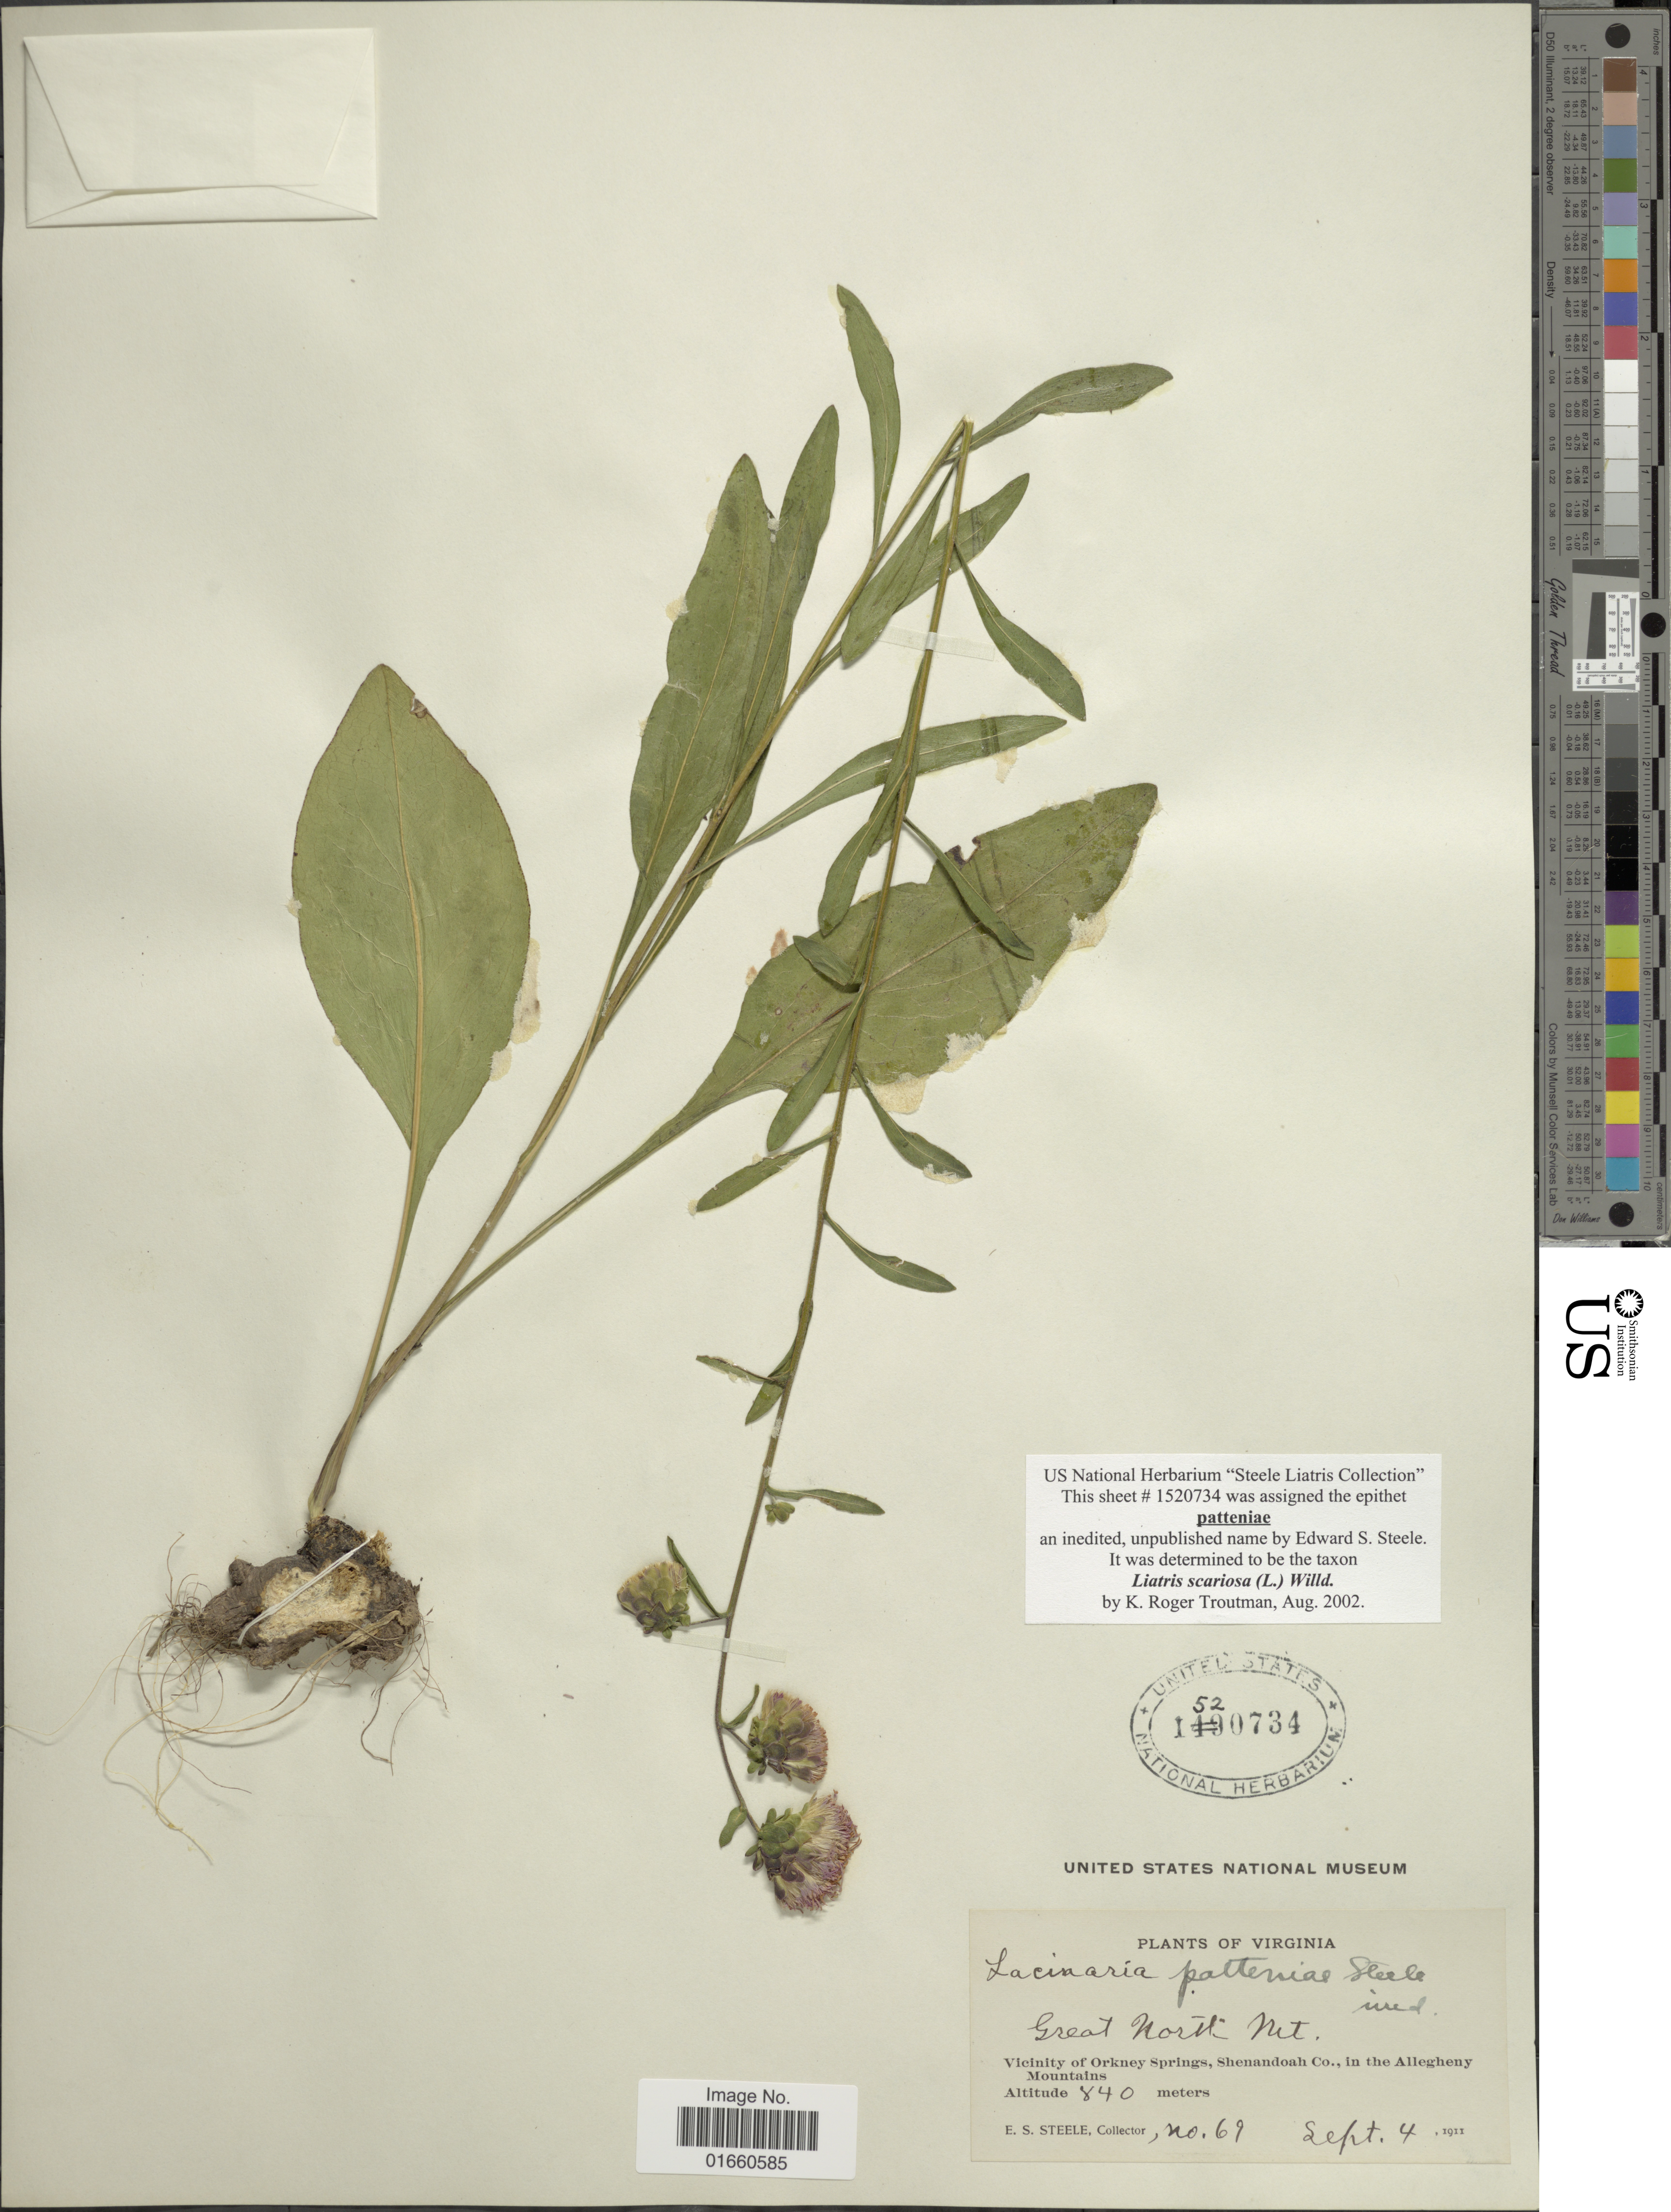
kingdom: Plantae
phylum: Tracheophyta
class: Magnoliopsida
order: Asterales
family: Asteraceae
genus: Liatris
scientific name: Liatris scariosa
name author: (L.) Willd.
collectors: E. Steele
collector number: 69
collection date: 1911-09-04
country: United States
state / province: Virginia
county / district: Shenandoah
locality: Great North Mt. Vicinity of Orkney Springs, Shenandoah Co. in the Allegheny Mountains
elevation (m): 840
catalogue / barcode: US 1520734